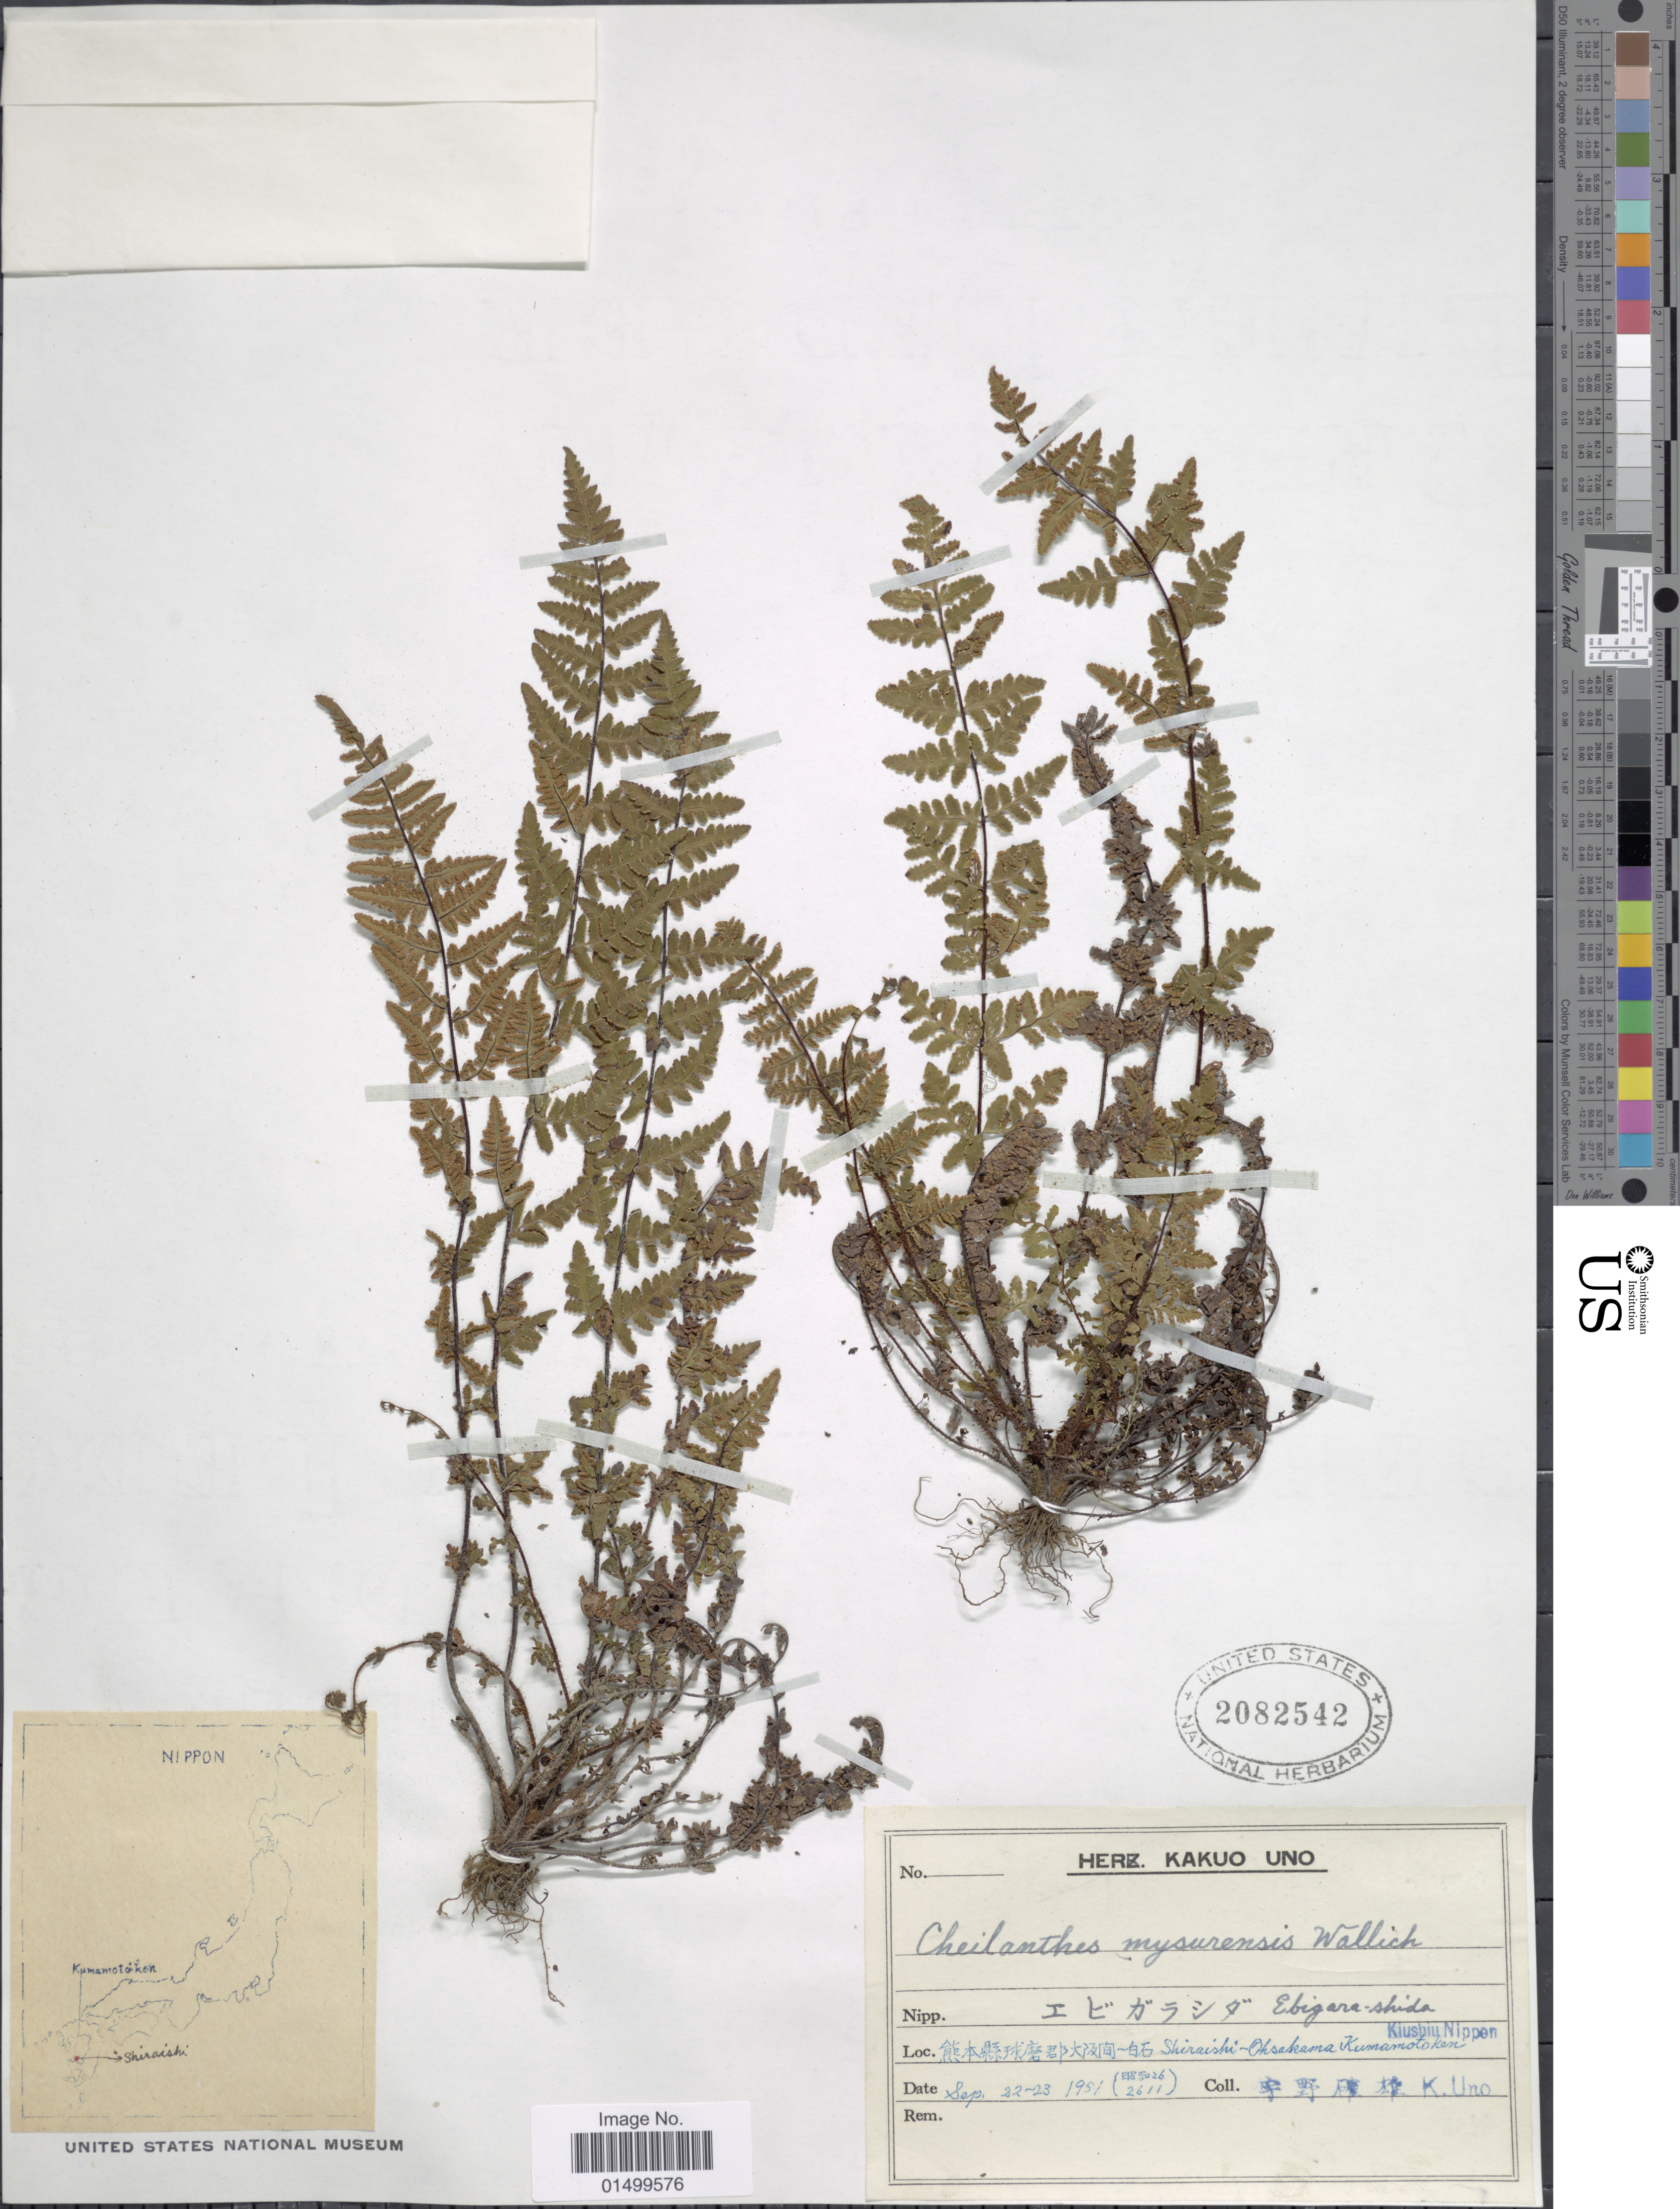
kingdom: Plantae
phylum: Tracheophyta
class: Polypodiopsida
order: Polypodiales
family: Pteridaceae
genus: Cheilanthes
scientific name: Cheilanthes mysurensis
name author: Wall. ex Hook.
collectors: K. Uno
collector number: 2611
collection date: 1951-09-22/1951-09-23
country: Japan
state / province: Kumamoto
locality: Shiraishi-Oksakama Kumamotoken. Kiushu Nippen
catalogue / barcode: US 2082542